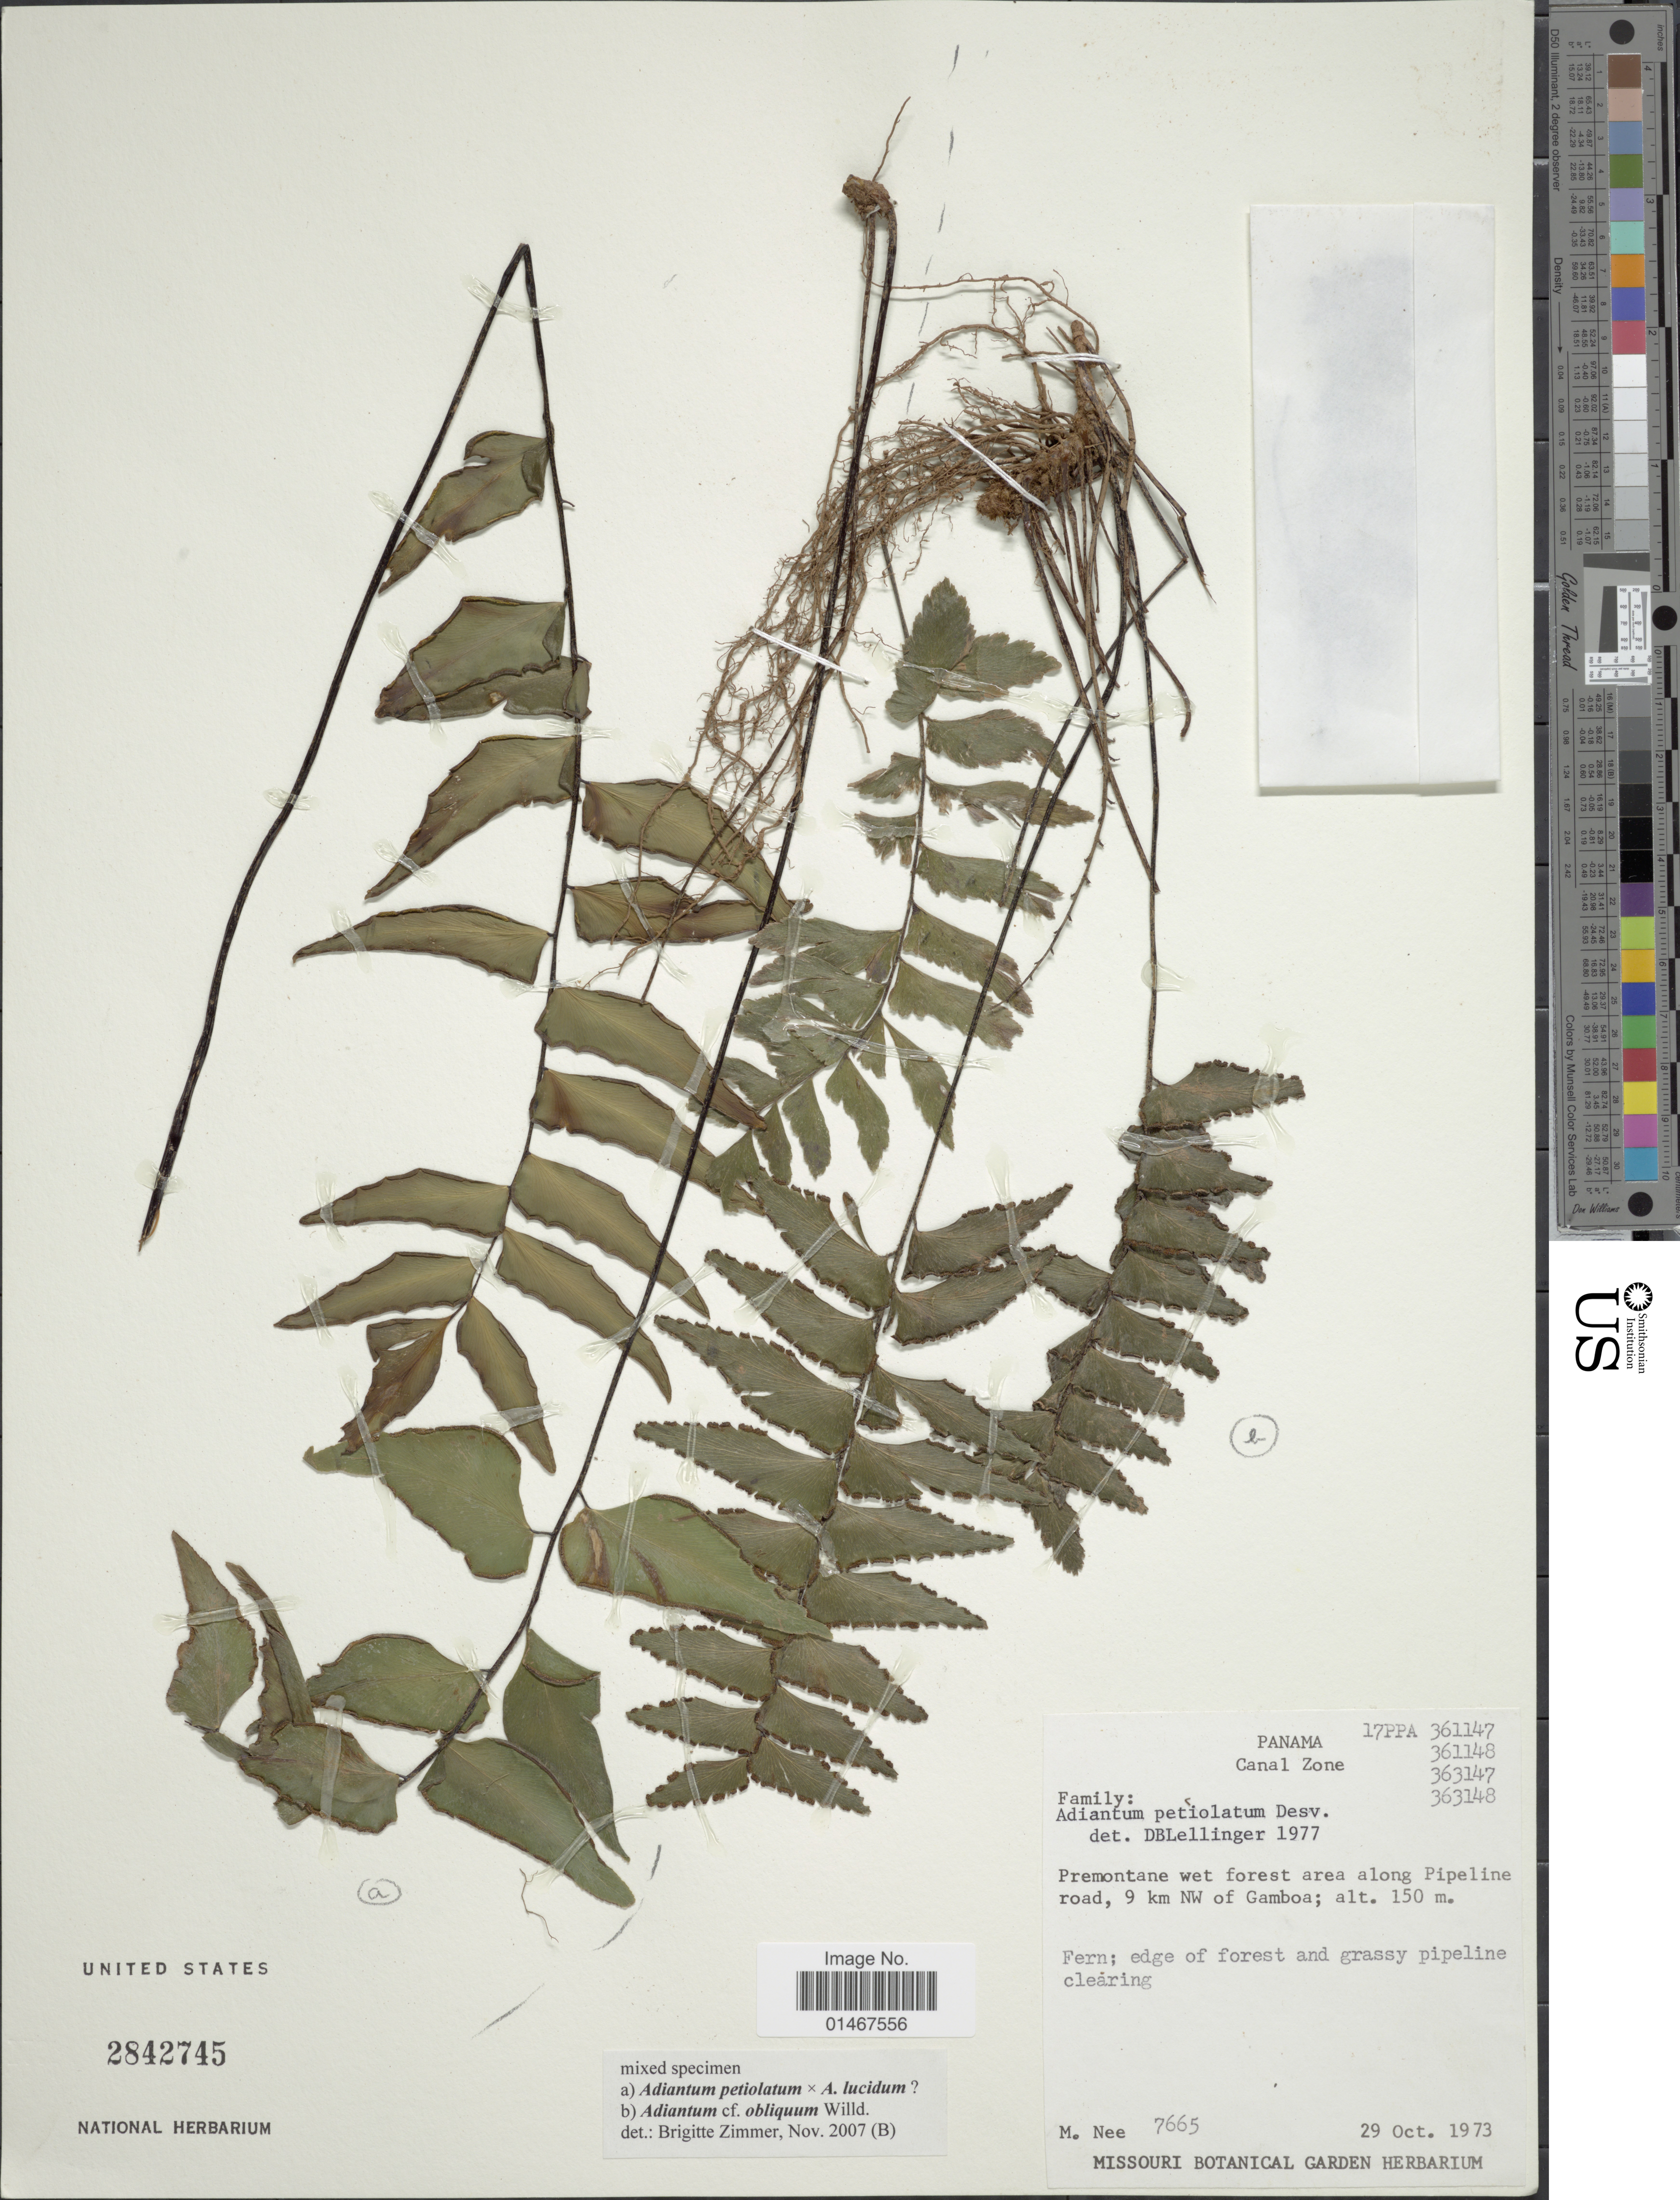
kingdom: Plantae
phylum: Tracheophyta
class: Polypodiopsida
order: Polypodiales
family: Pteridaceae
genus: Adiantum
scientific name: Adiantum petiolatum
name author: Desv.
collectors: M. Nee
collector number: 7665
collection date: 1973-10-29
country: Panama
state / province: Colón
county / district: Canal Zone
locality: Canal Zone. Premontane wet forest area along Pipeline road, 9 km NW of Gamboa.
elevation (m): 150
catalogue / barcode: US 2842745